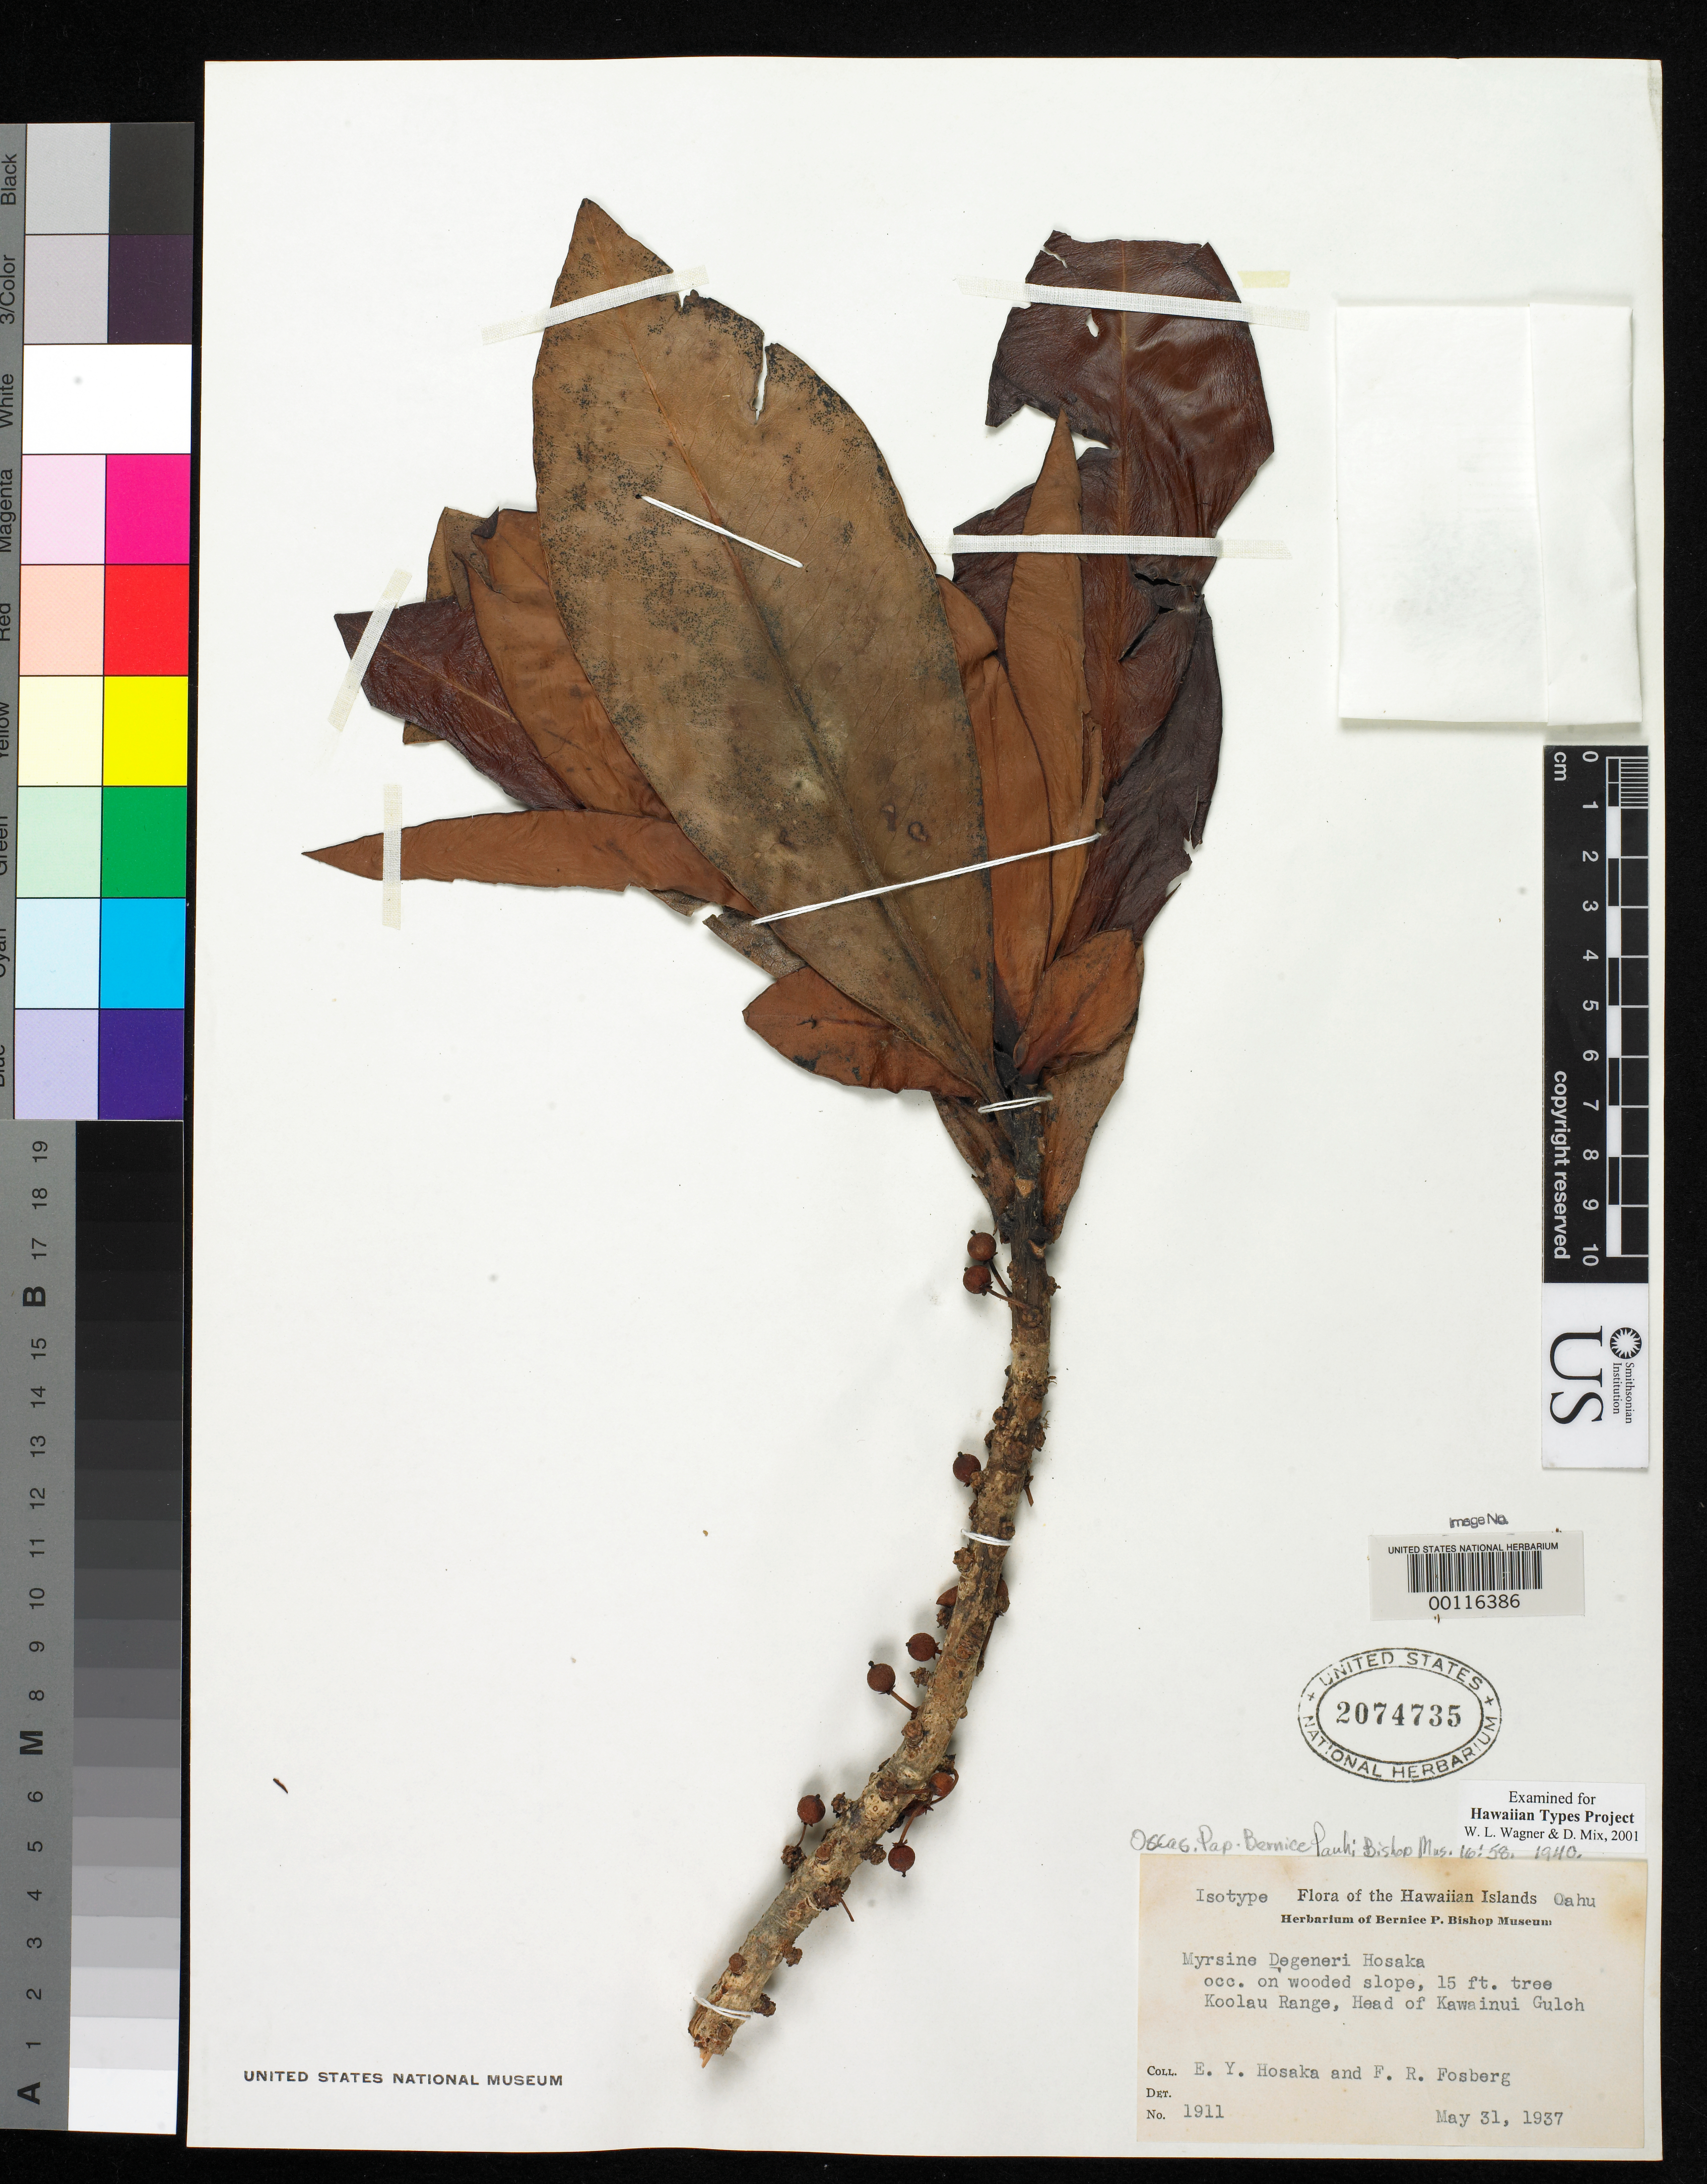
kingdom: Plantae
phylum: Tracheophyta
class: Magnoliopsida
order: Ericales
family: Primulaceae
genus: Myrsine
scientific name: Myrsine degeneri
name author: Hosaka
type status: Isotype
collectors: E. Y. Hosaka & F. R. Fosberg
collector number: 1911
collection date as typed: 31 May 1937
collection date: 1937-05-31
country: United States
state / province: Hawaii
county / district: Honolulu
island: Oahu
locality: Koolau Range, head of Kawainui Gulch.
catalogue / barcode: US 2074735